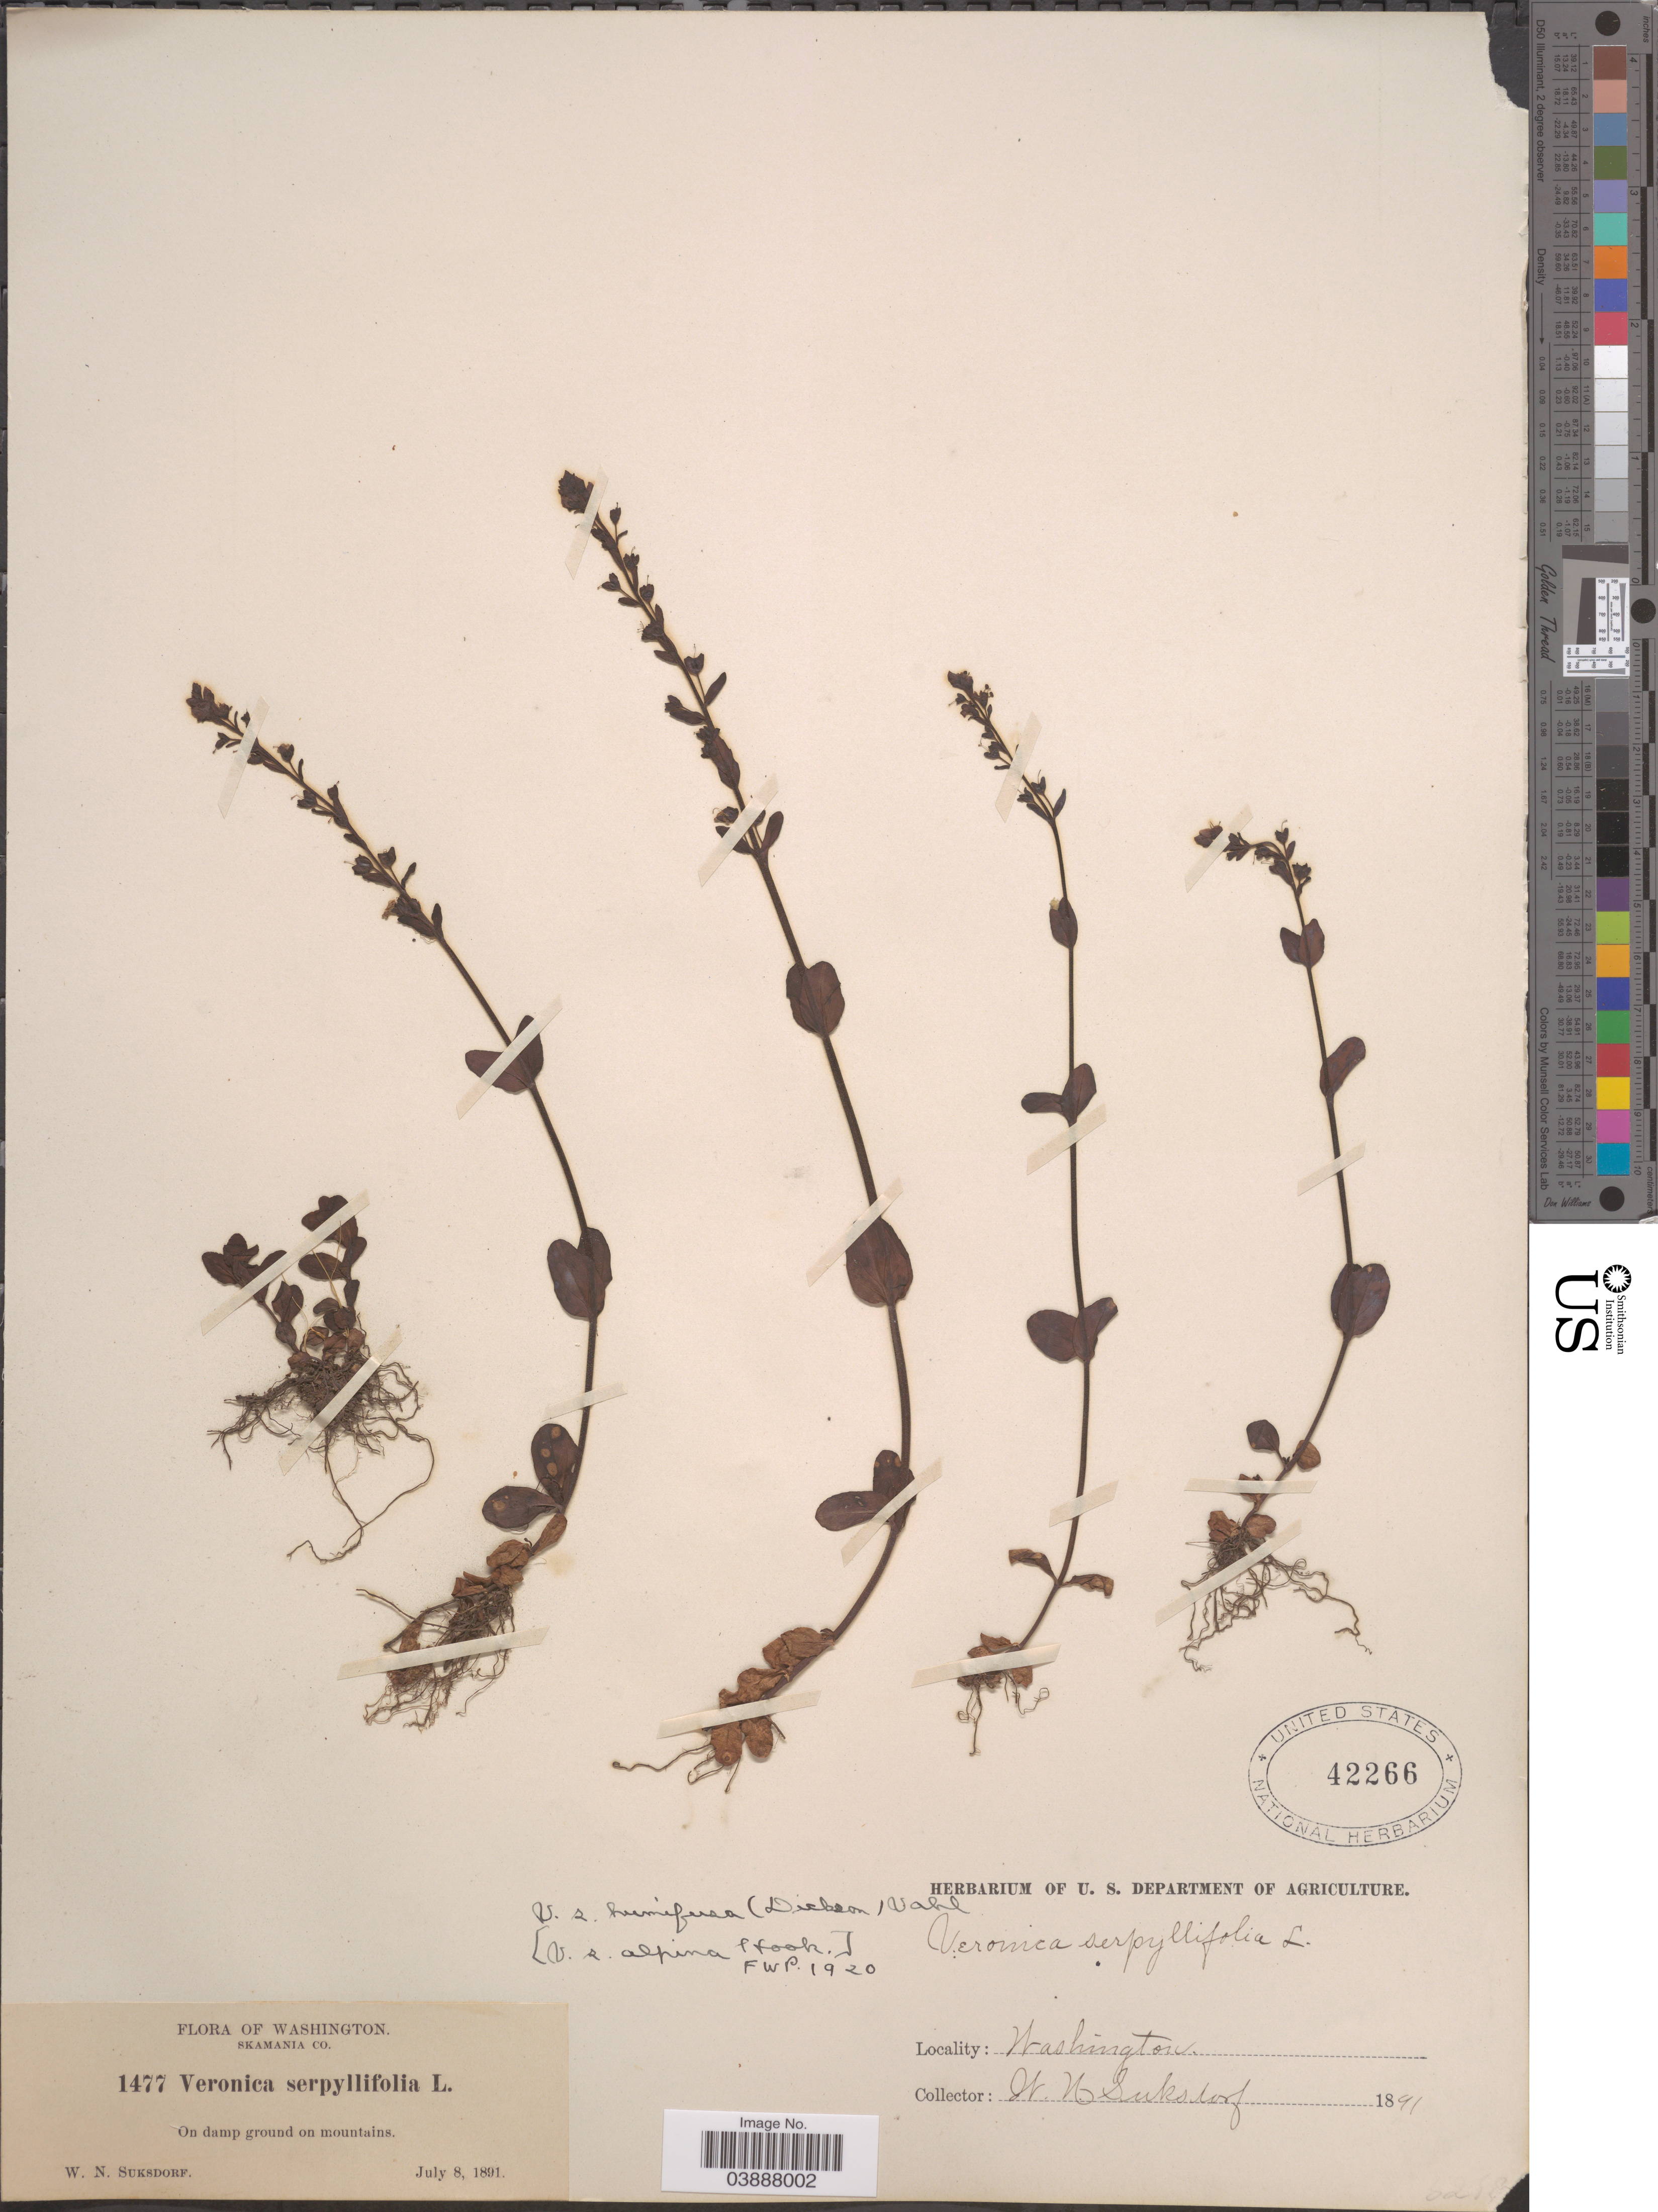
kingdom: Plantae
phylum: Tracheophyta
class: Magnoliopsida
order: Lamiales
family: Plantaginaceae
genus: Veronica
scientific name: Veronica serpyllifolia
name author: L.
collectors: W. N. Suksdorf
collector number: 1477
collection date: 1891-07-08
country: United States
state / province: Washington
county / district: Skamania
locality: Skamania Co. On damp ground on mountains.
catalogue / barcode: US 42266